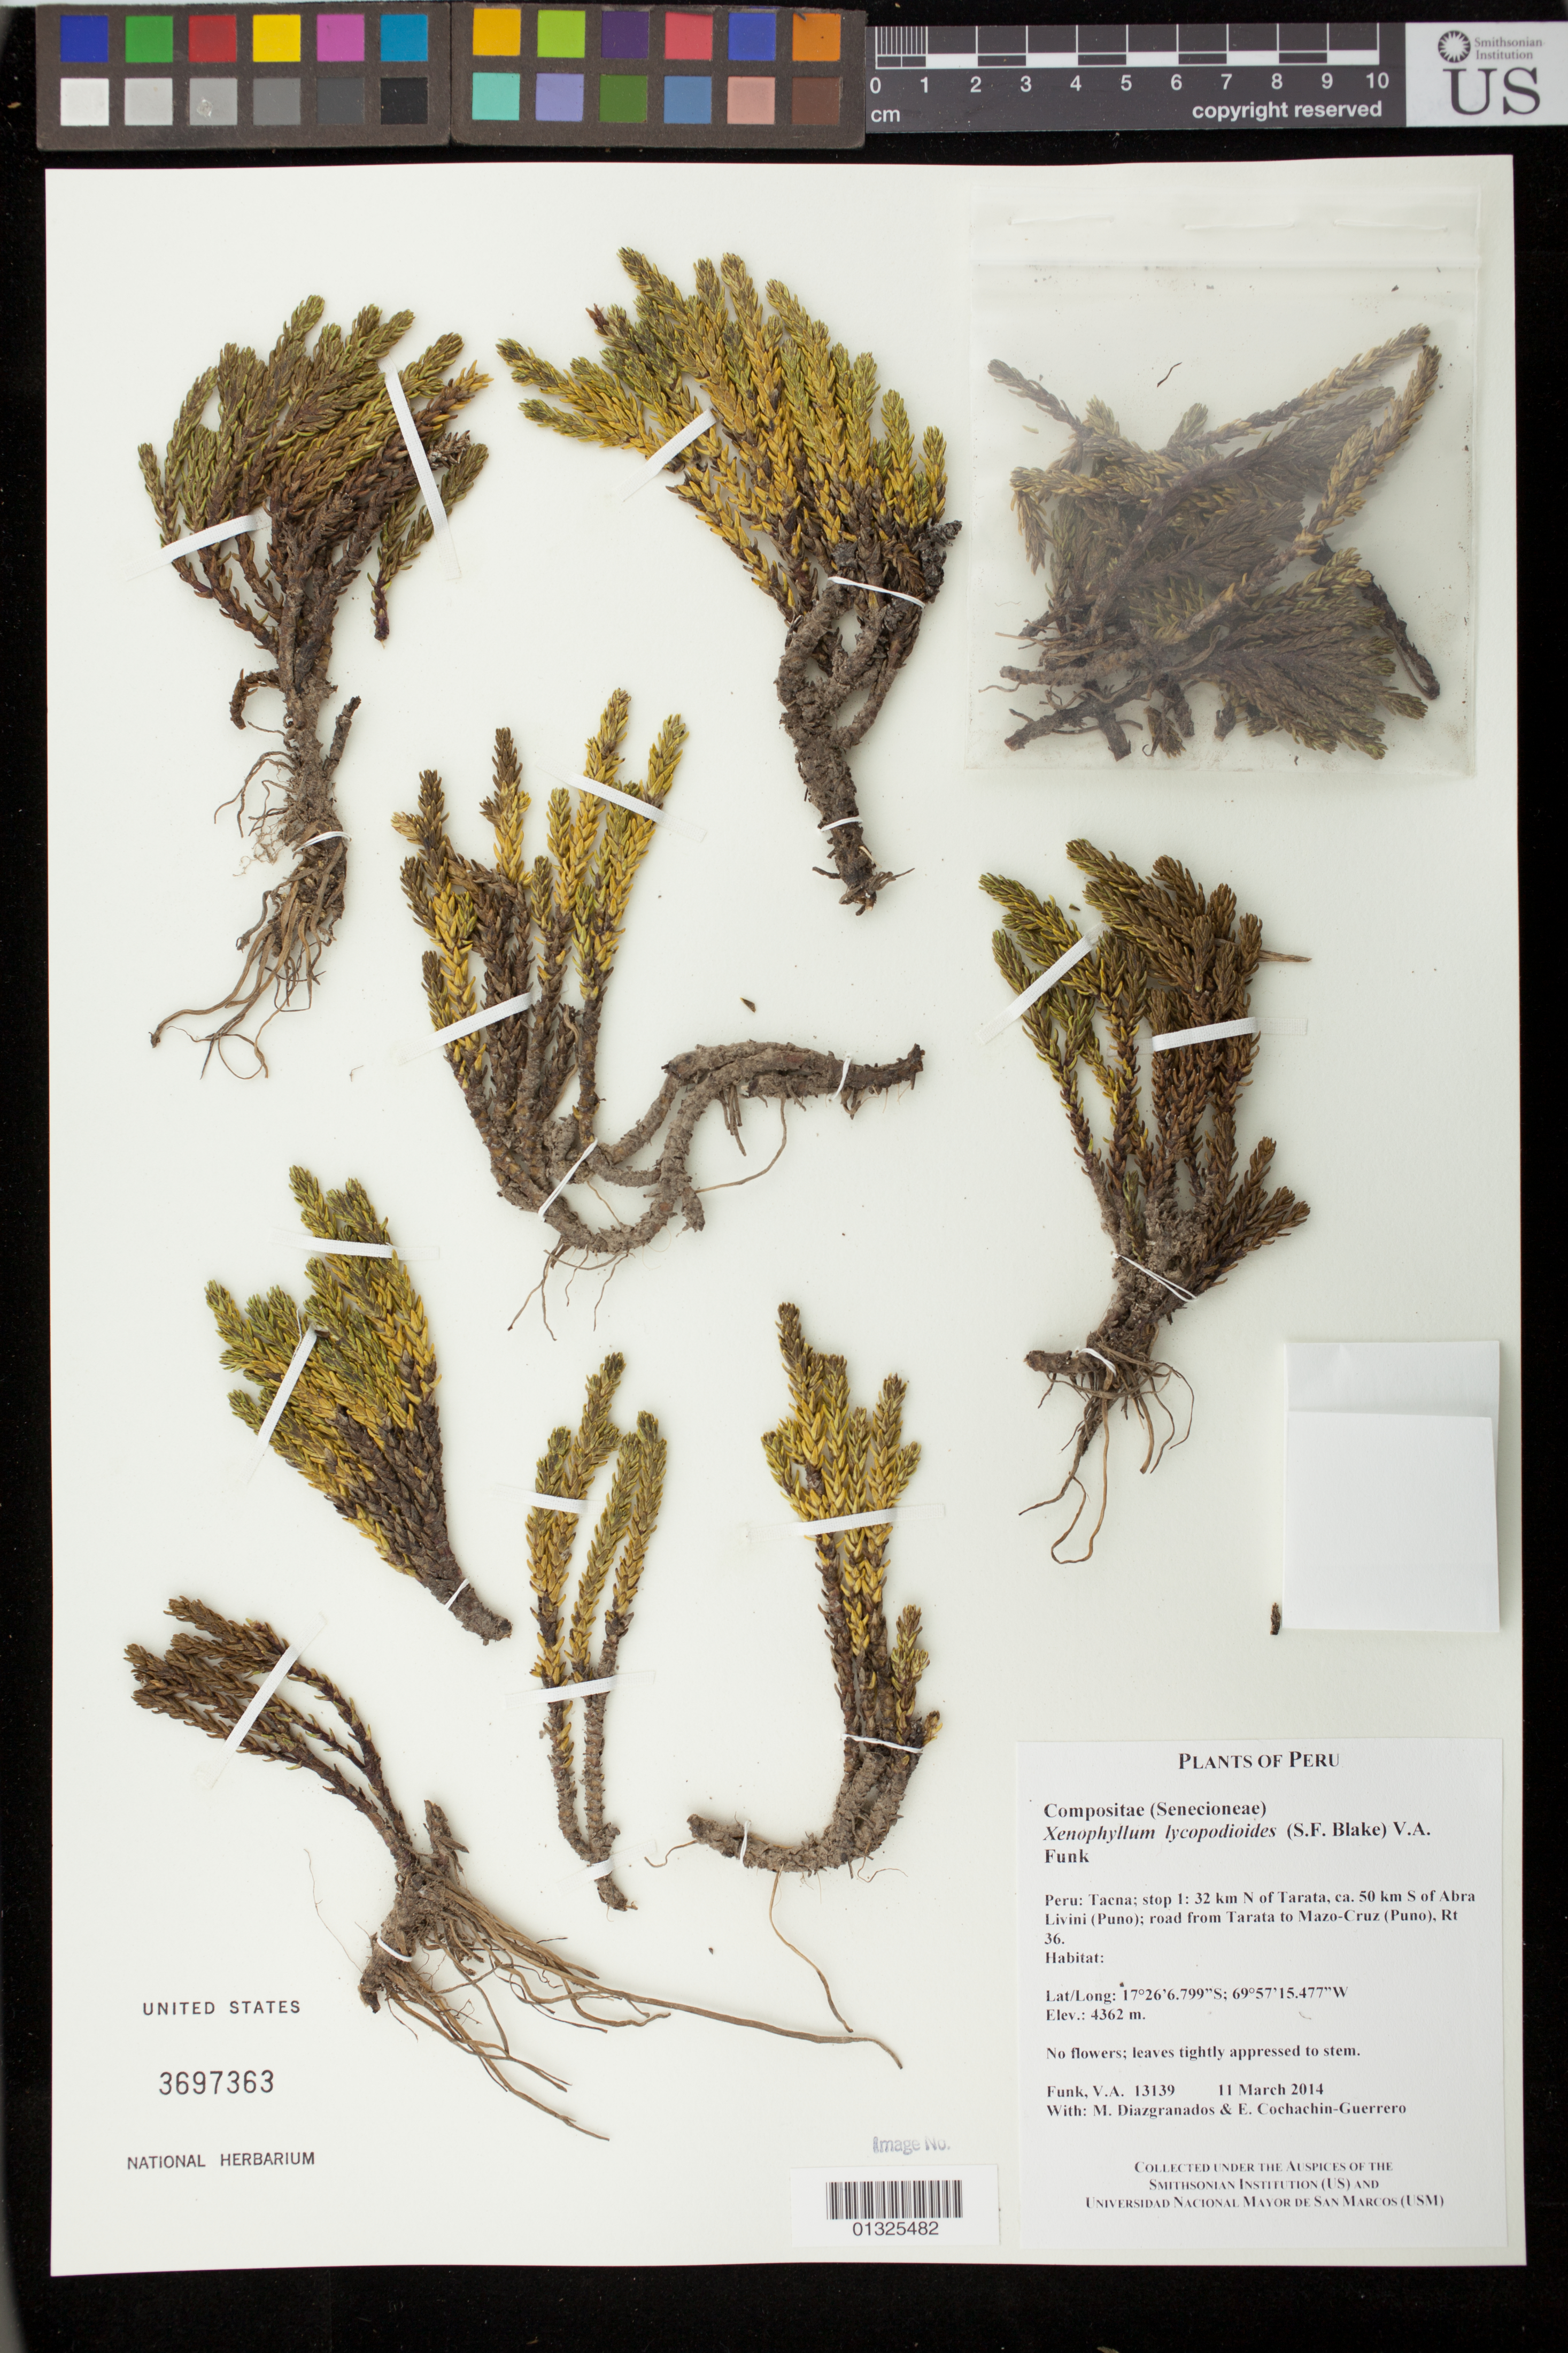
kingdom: Plantae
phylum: Tracheophyta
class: Magnoliopsida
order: Asterales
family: Asteraceae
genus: Xenophyllum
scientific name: Xenophyllum juniperium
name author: (Hieron.) J. Calvo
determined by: Calvo, Joel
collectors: M. Diazgranados C. & E. Cochachin Guerrero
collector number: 13139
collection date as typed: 11 March 2014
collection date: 2014-03-11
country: Peru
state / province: Tacna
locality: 32 km N of Tarata, ca. 50 km S of Abra Livini (Puno); road from Tarata to Mazo-Cruz (Puno), RT36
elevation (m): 4362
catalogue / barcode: US 3697363